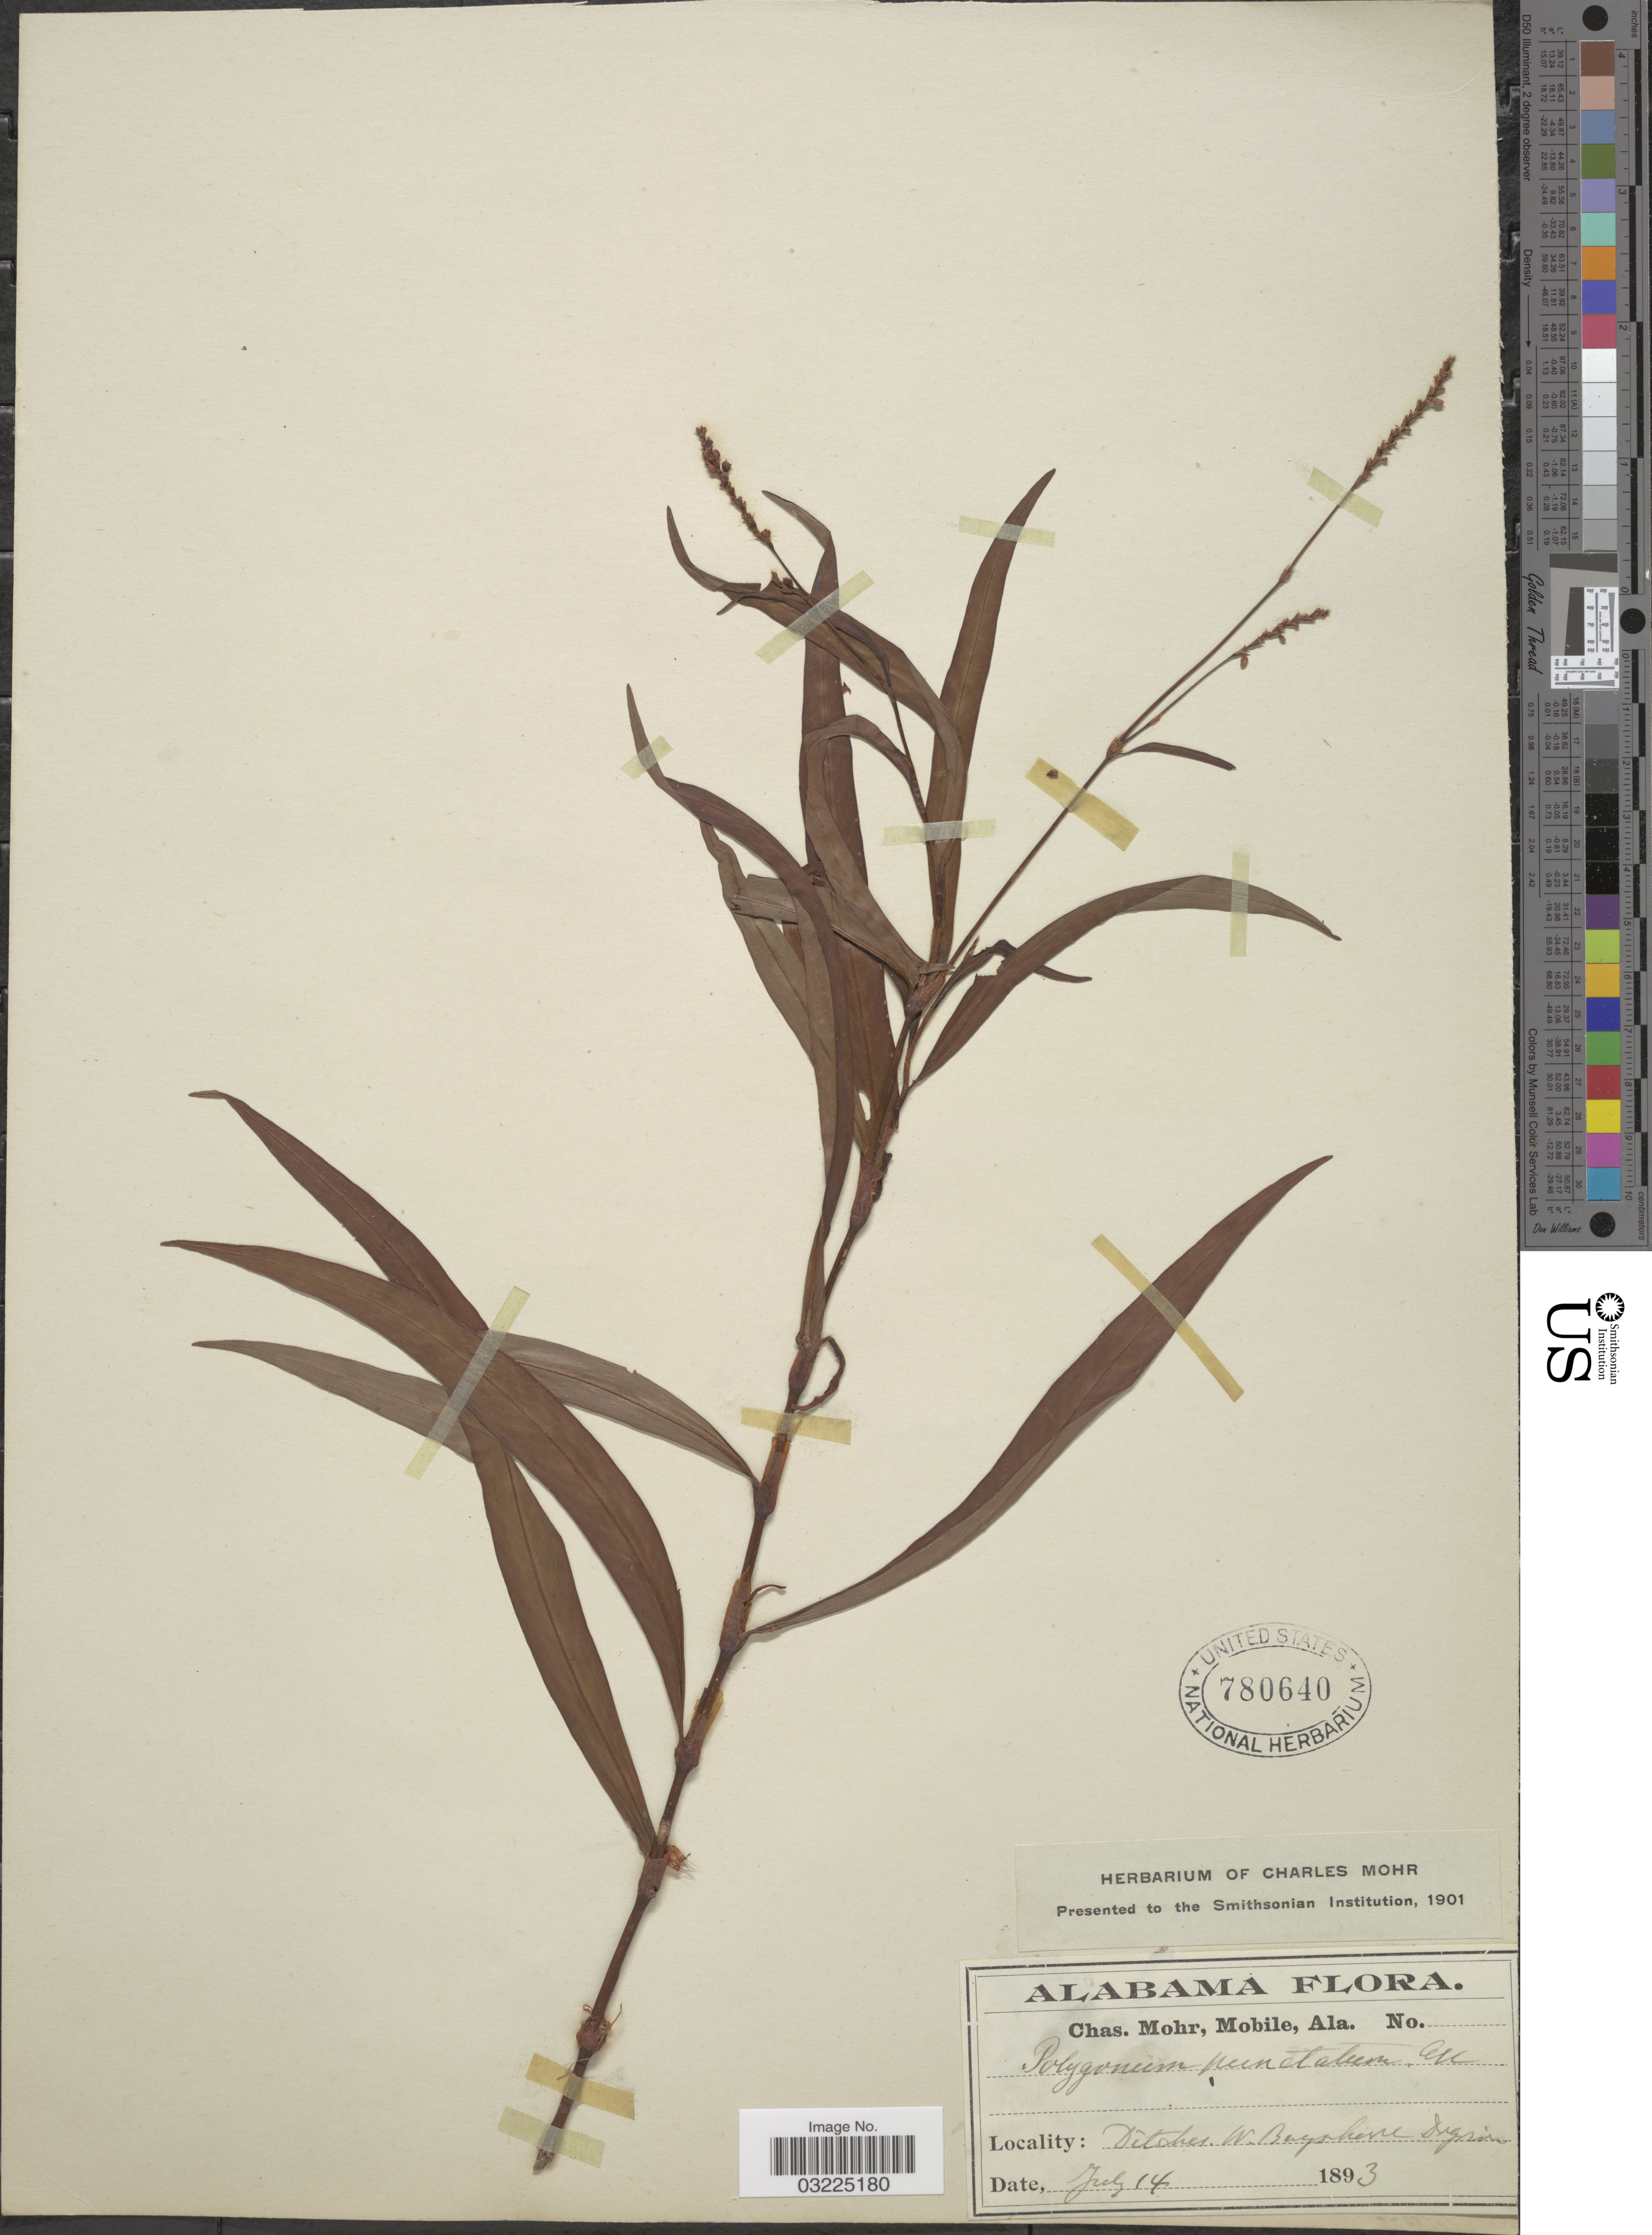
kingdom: Plantae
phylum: Tracheophyta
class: Magnoliopsida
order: Caryophyllales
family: Polygonaceae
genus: Persicaria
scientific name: Persicaria hydropiperoides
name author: (Michx.) Small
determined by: Atha, D. E.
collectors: Mohr, C. T. (herbarium)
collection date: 1893-07-14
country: United States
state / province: Alabama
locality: W. Bayshore Origin.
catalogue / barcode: US 780640